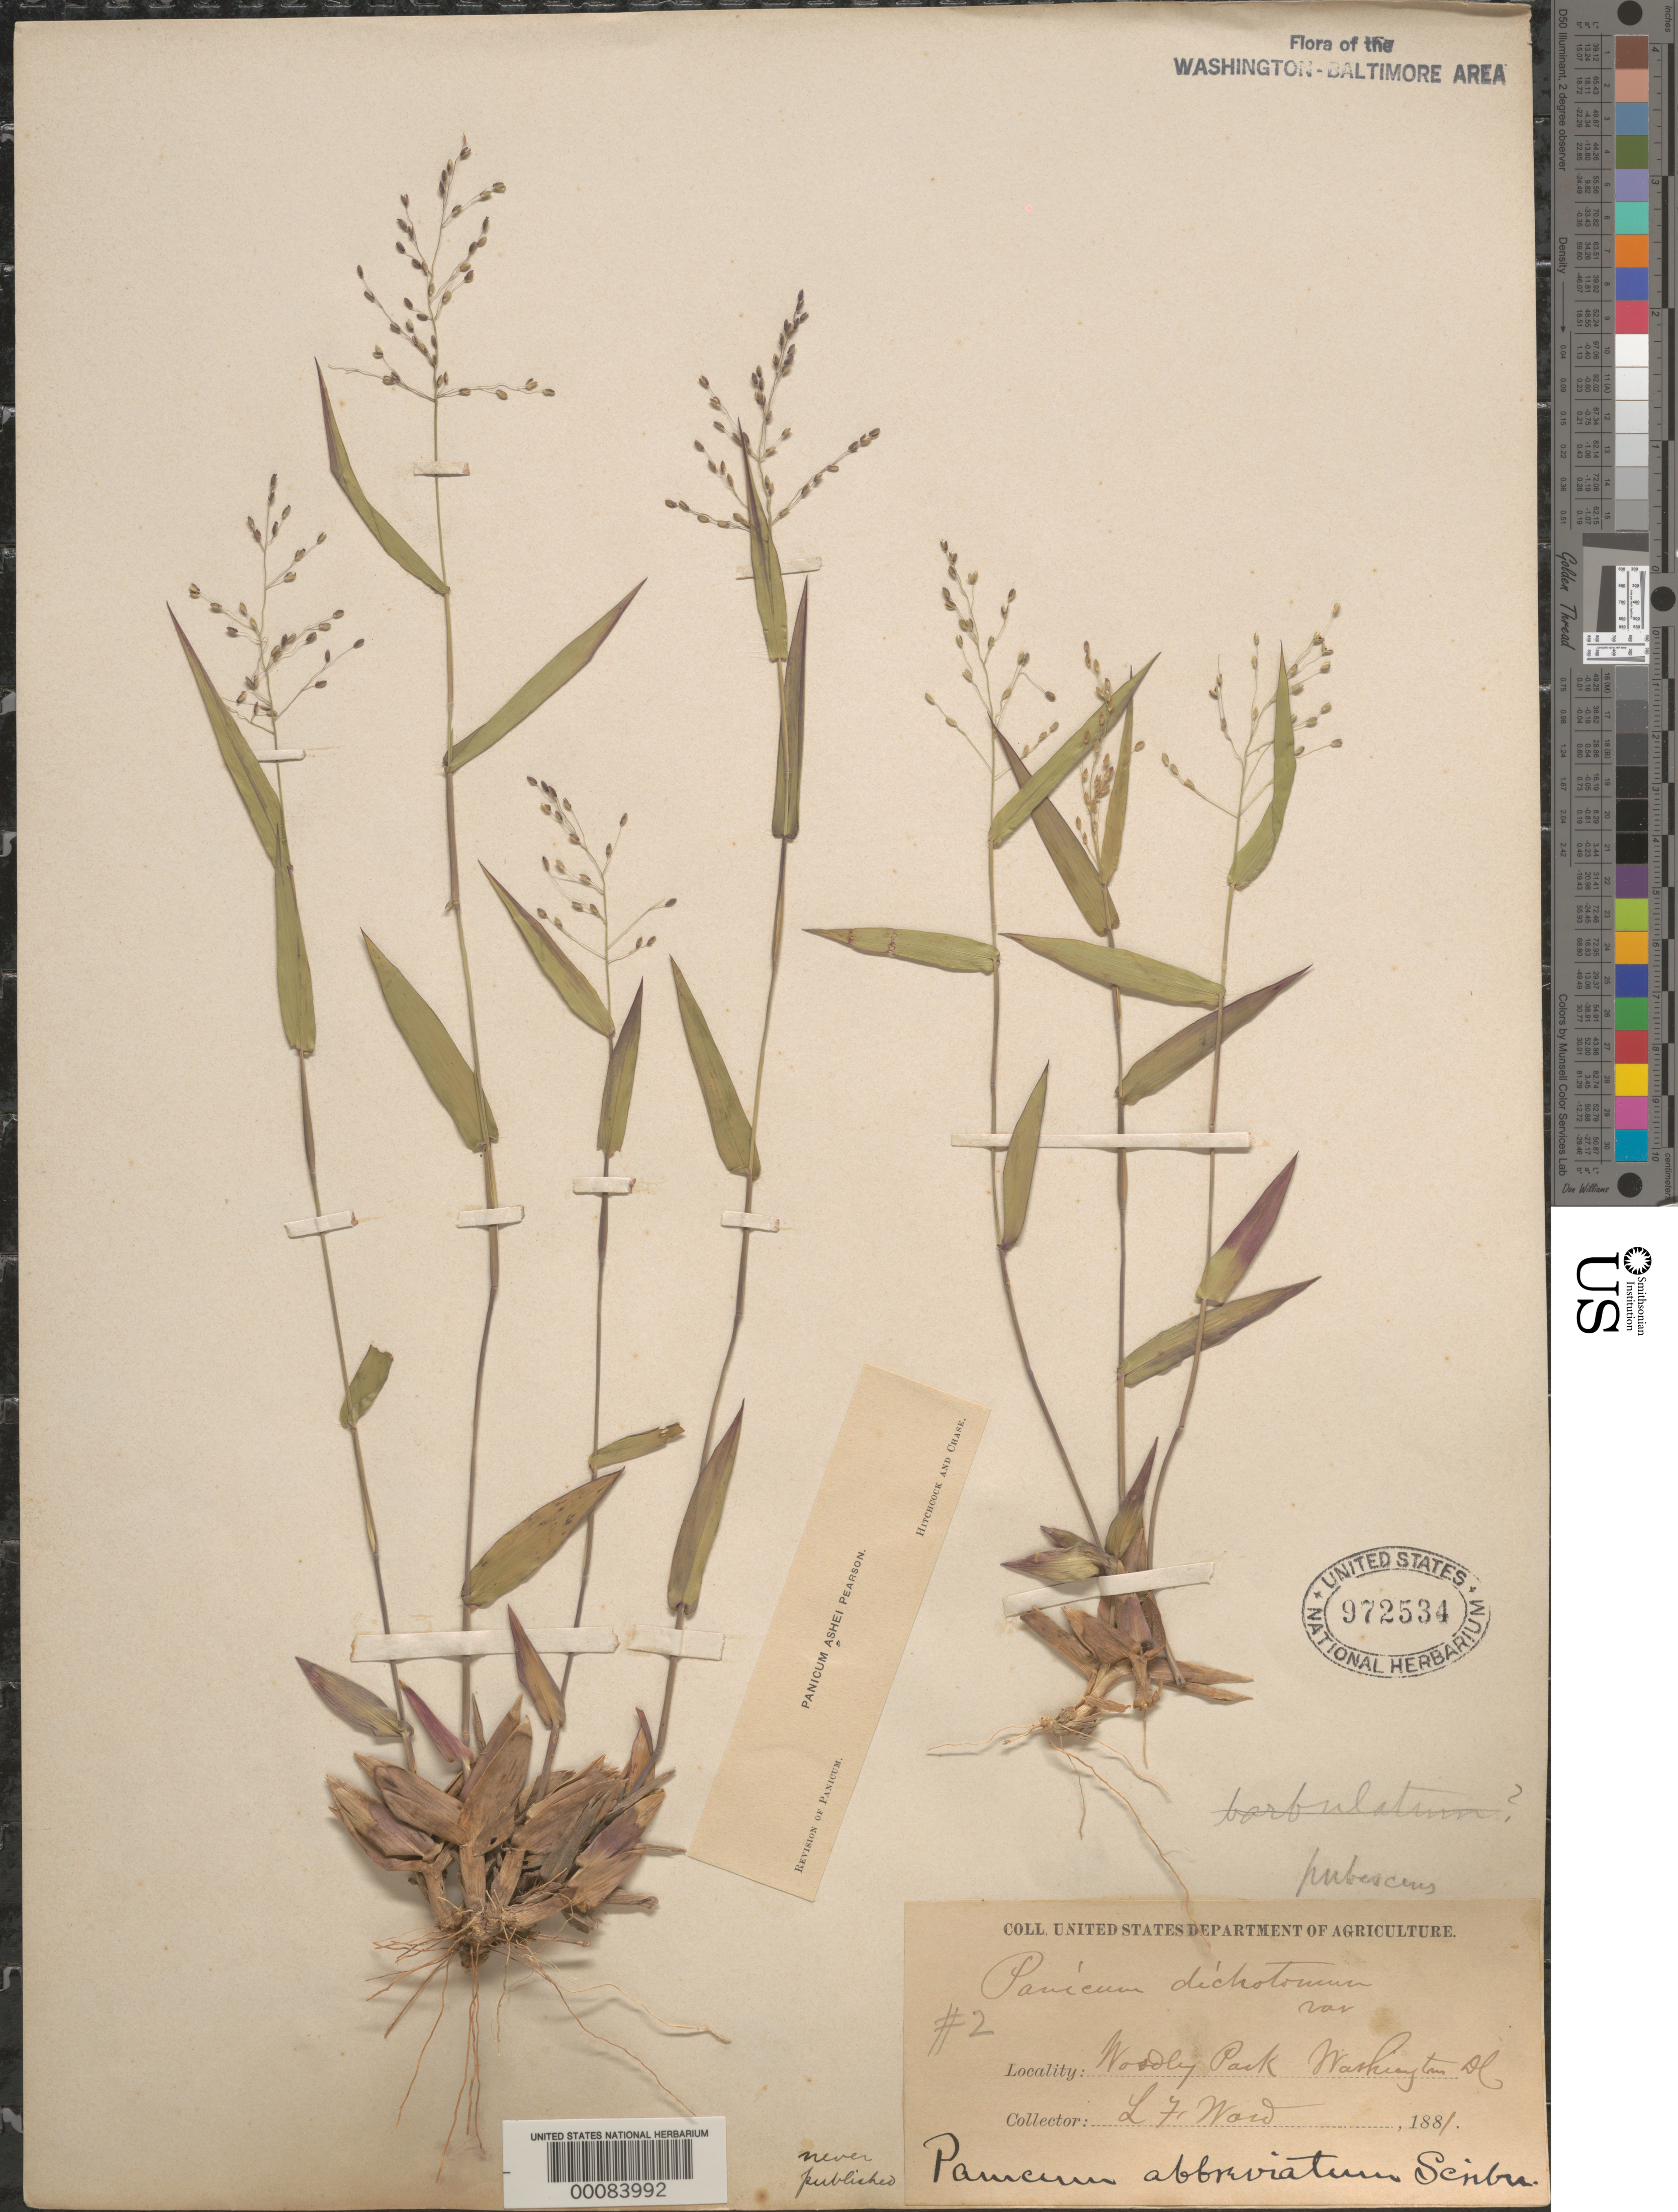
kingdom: Plantae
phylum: Tracheophyta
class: Liliopsida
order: Poales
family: Poaceae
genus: Dichanthelium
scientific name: Dichanthelium commutatum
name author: (Schult.) Gould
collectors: L. F. Ward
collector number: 2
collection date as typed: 1881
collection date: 1881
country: United States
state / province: District of Columbia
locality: Woodley Park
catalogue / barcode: US 972534